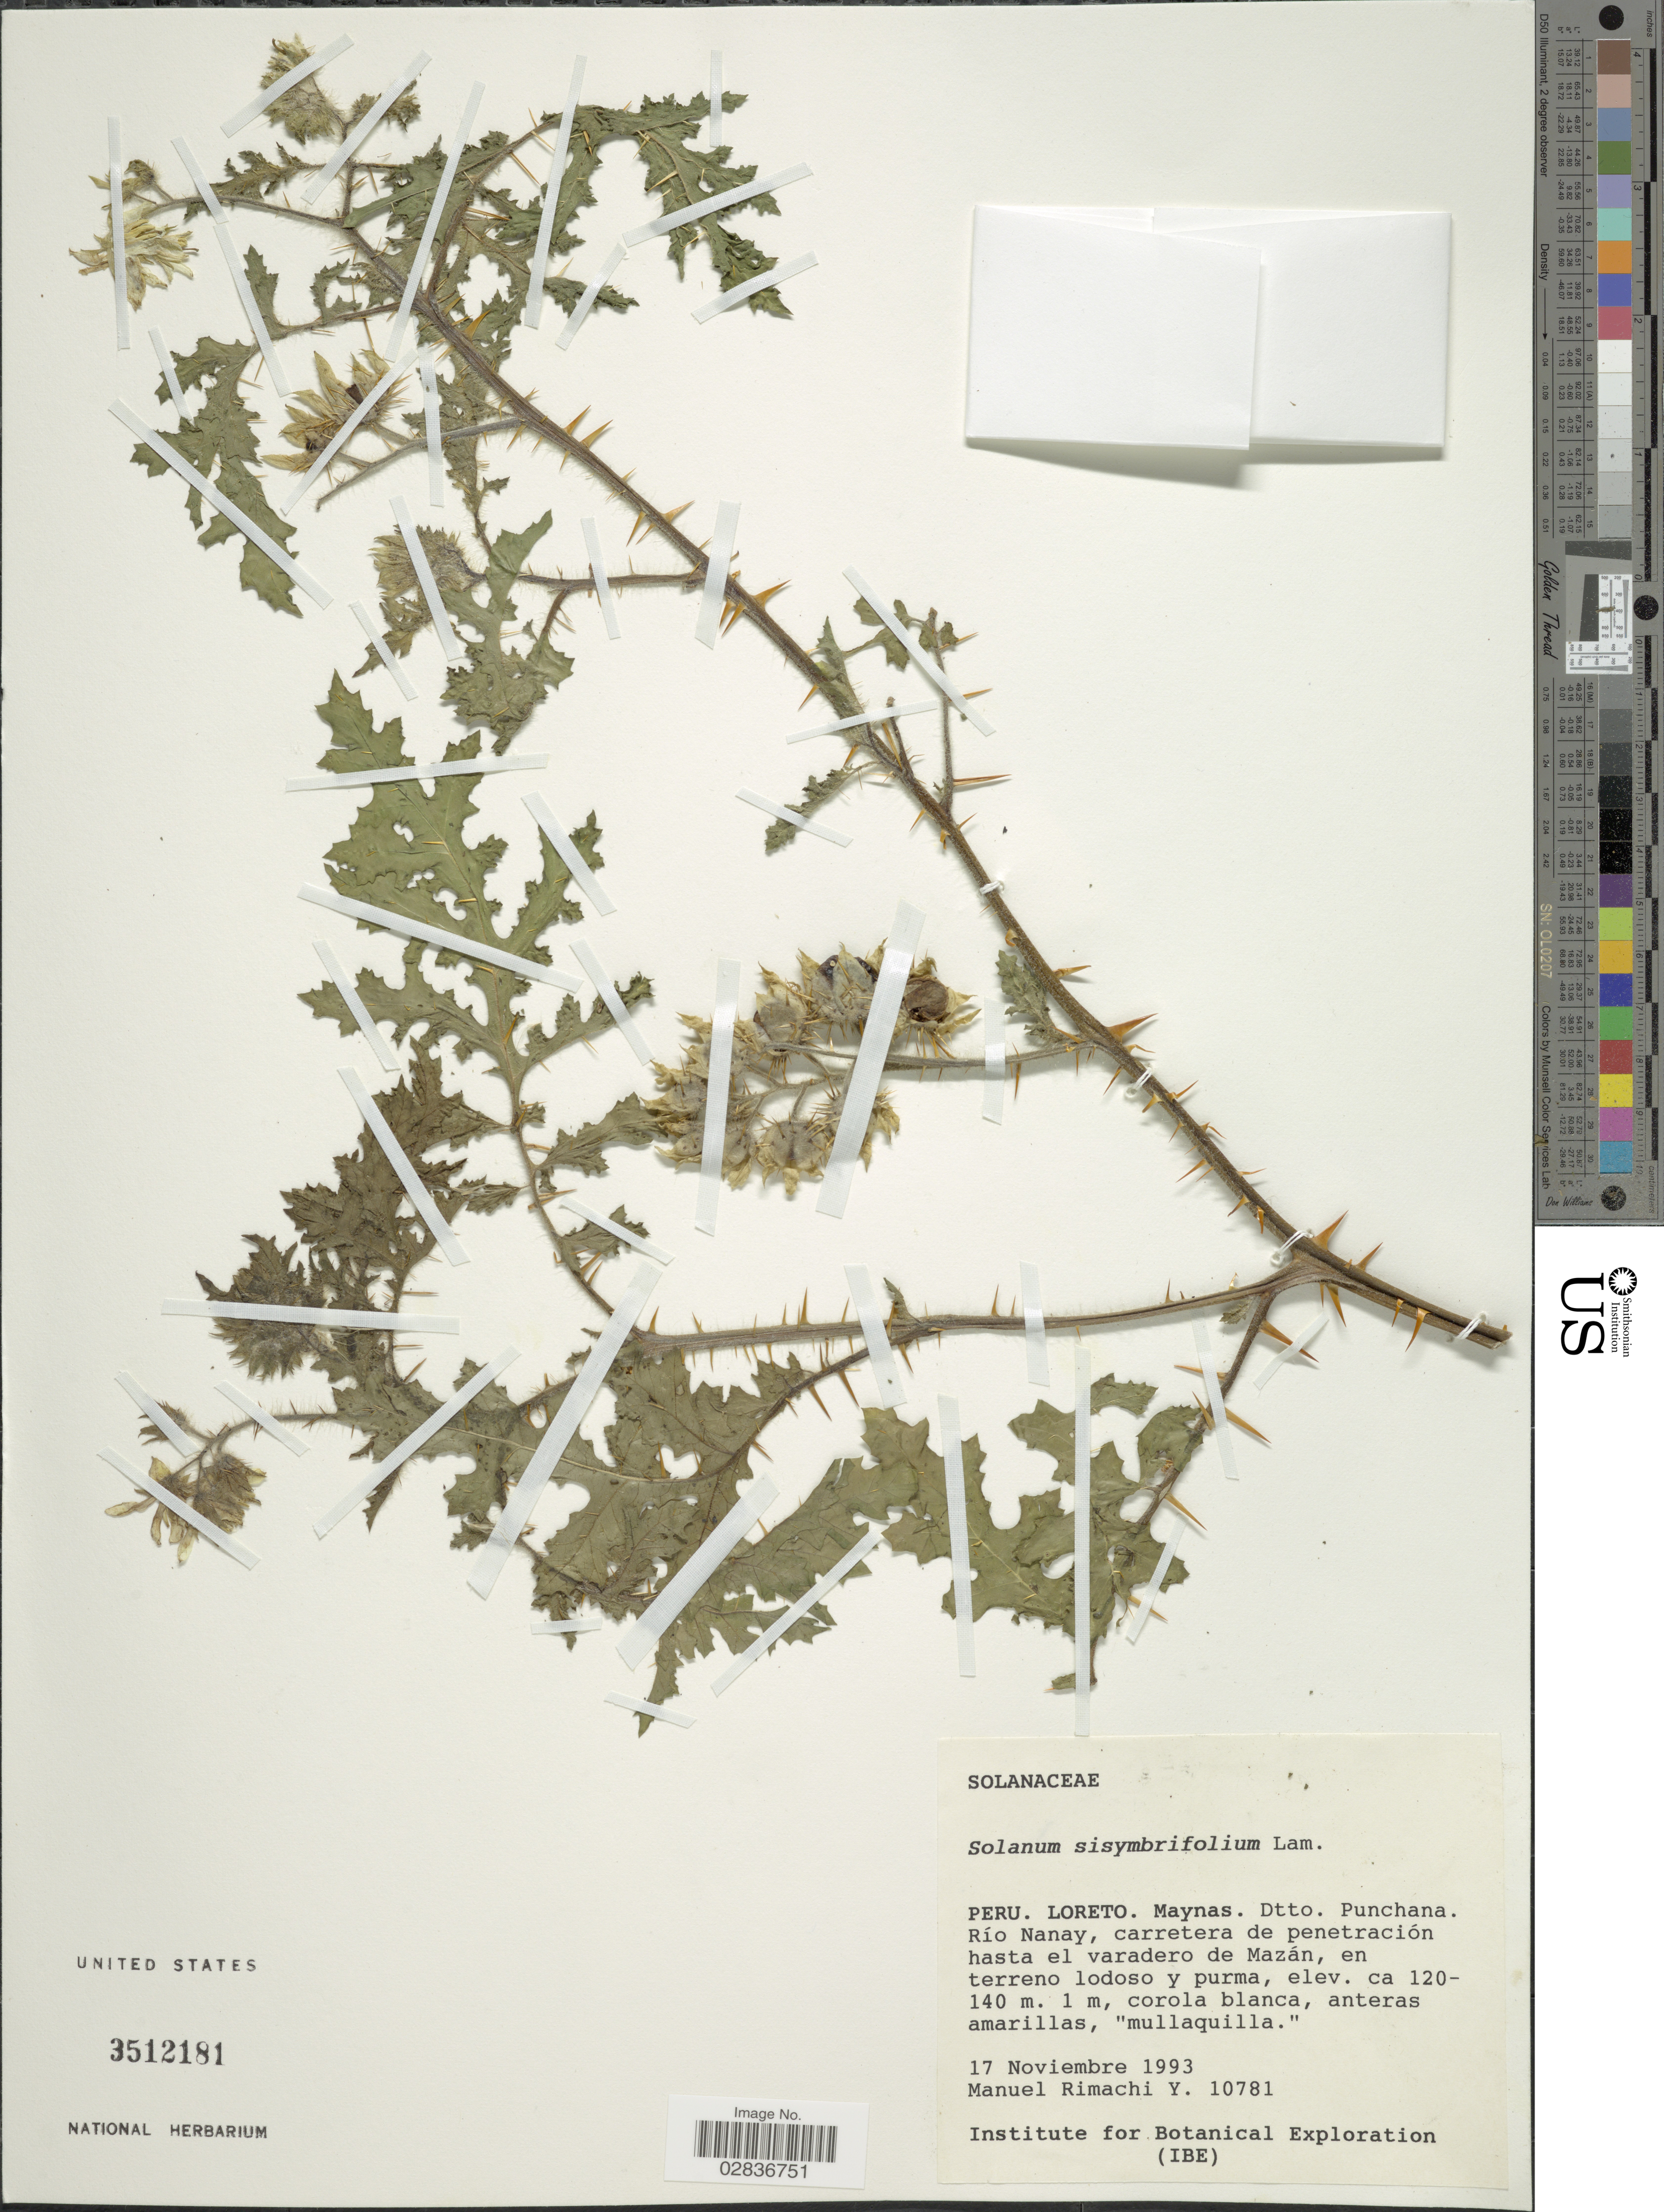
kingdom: Plantae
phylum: Tracheophyta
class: Magnoliopsida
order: Solanales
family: Solanaceae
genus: Solanum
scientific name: Solanum sisymbriifolium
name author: Lam.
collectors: M. Rimachi Y.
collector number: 10781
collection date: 1993-11-17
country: Peru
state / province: Loreto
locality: Loreto. Maynas. Dtto. Punchana. Río Nanay, carretera de penetración hasta el varadero de Mazán, en terreno lodoso y purma.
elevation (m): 120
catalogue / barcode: US 3512181